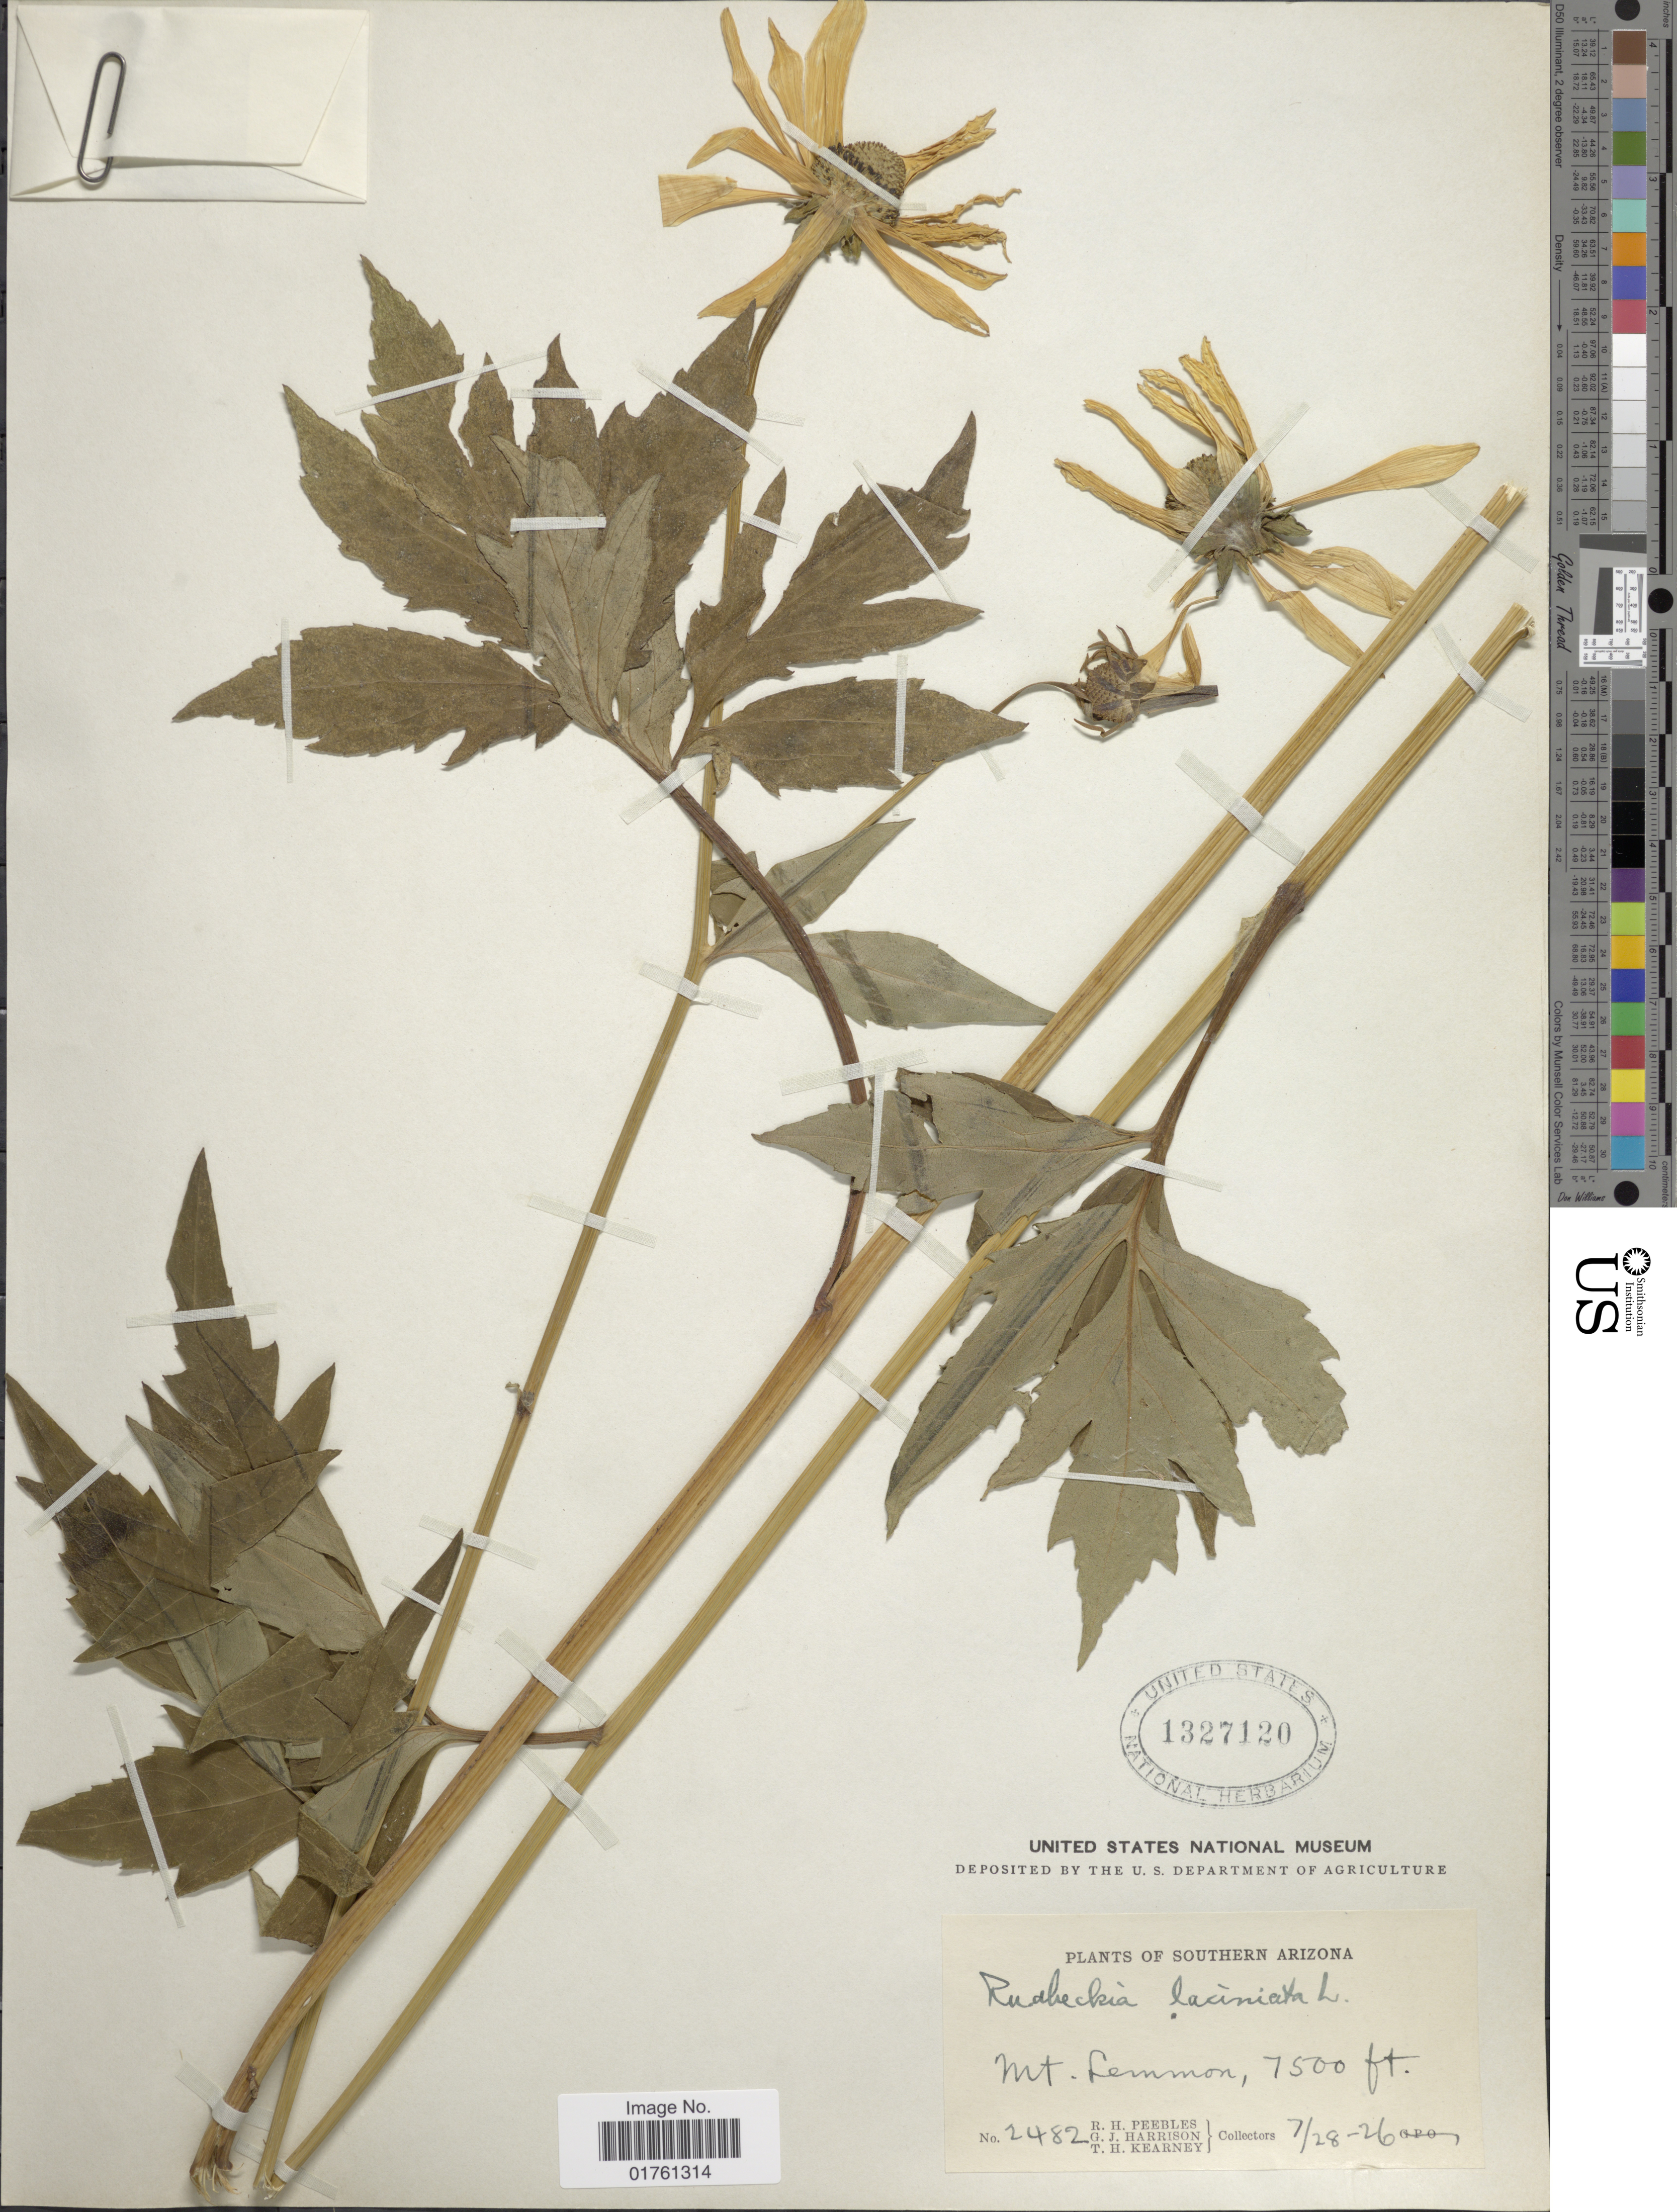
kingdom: Plantae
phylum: Tracheophyta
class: Magnoliopsida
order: Asterales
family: Asteraceae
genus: Rudbeckia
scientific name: Rudbeckia laciniata var. ampla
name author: (A. Nelson) Cronq.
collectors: R. H. Peebles, G. J. Harrison & T. H. Kearney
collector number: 2482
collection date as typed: Transcribed d/m/y: 28/7/26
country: United States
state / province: Arizona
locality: Southern Arizona, Mt Lemmon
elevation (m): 2286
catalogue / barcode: US 1327120